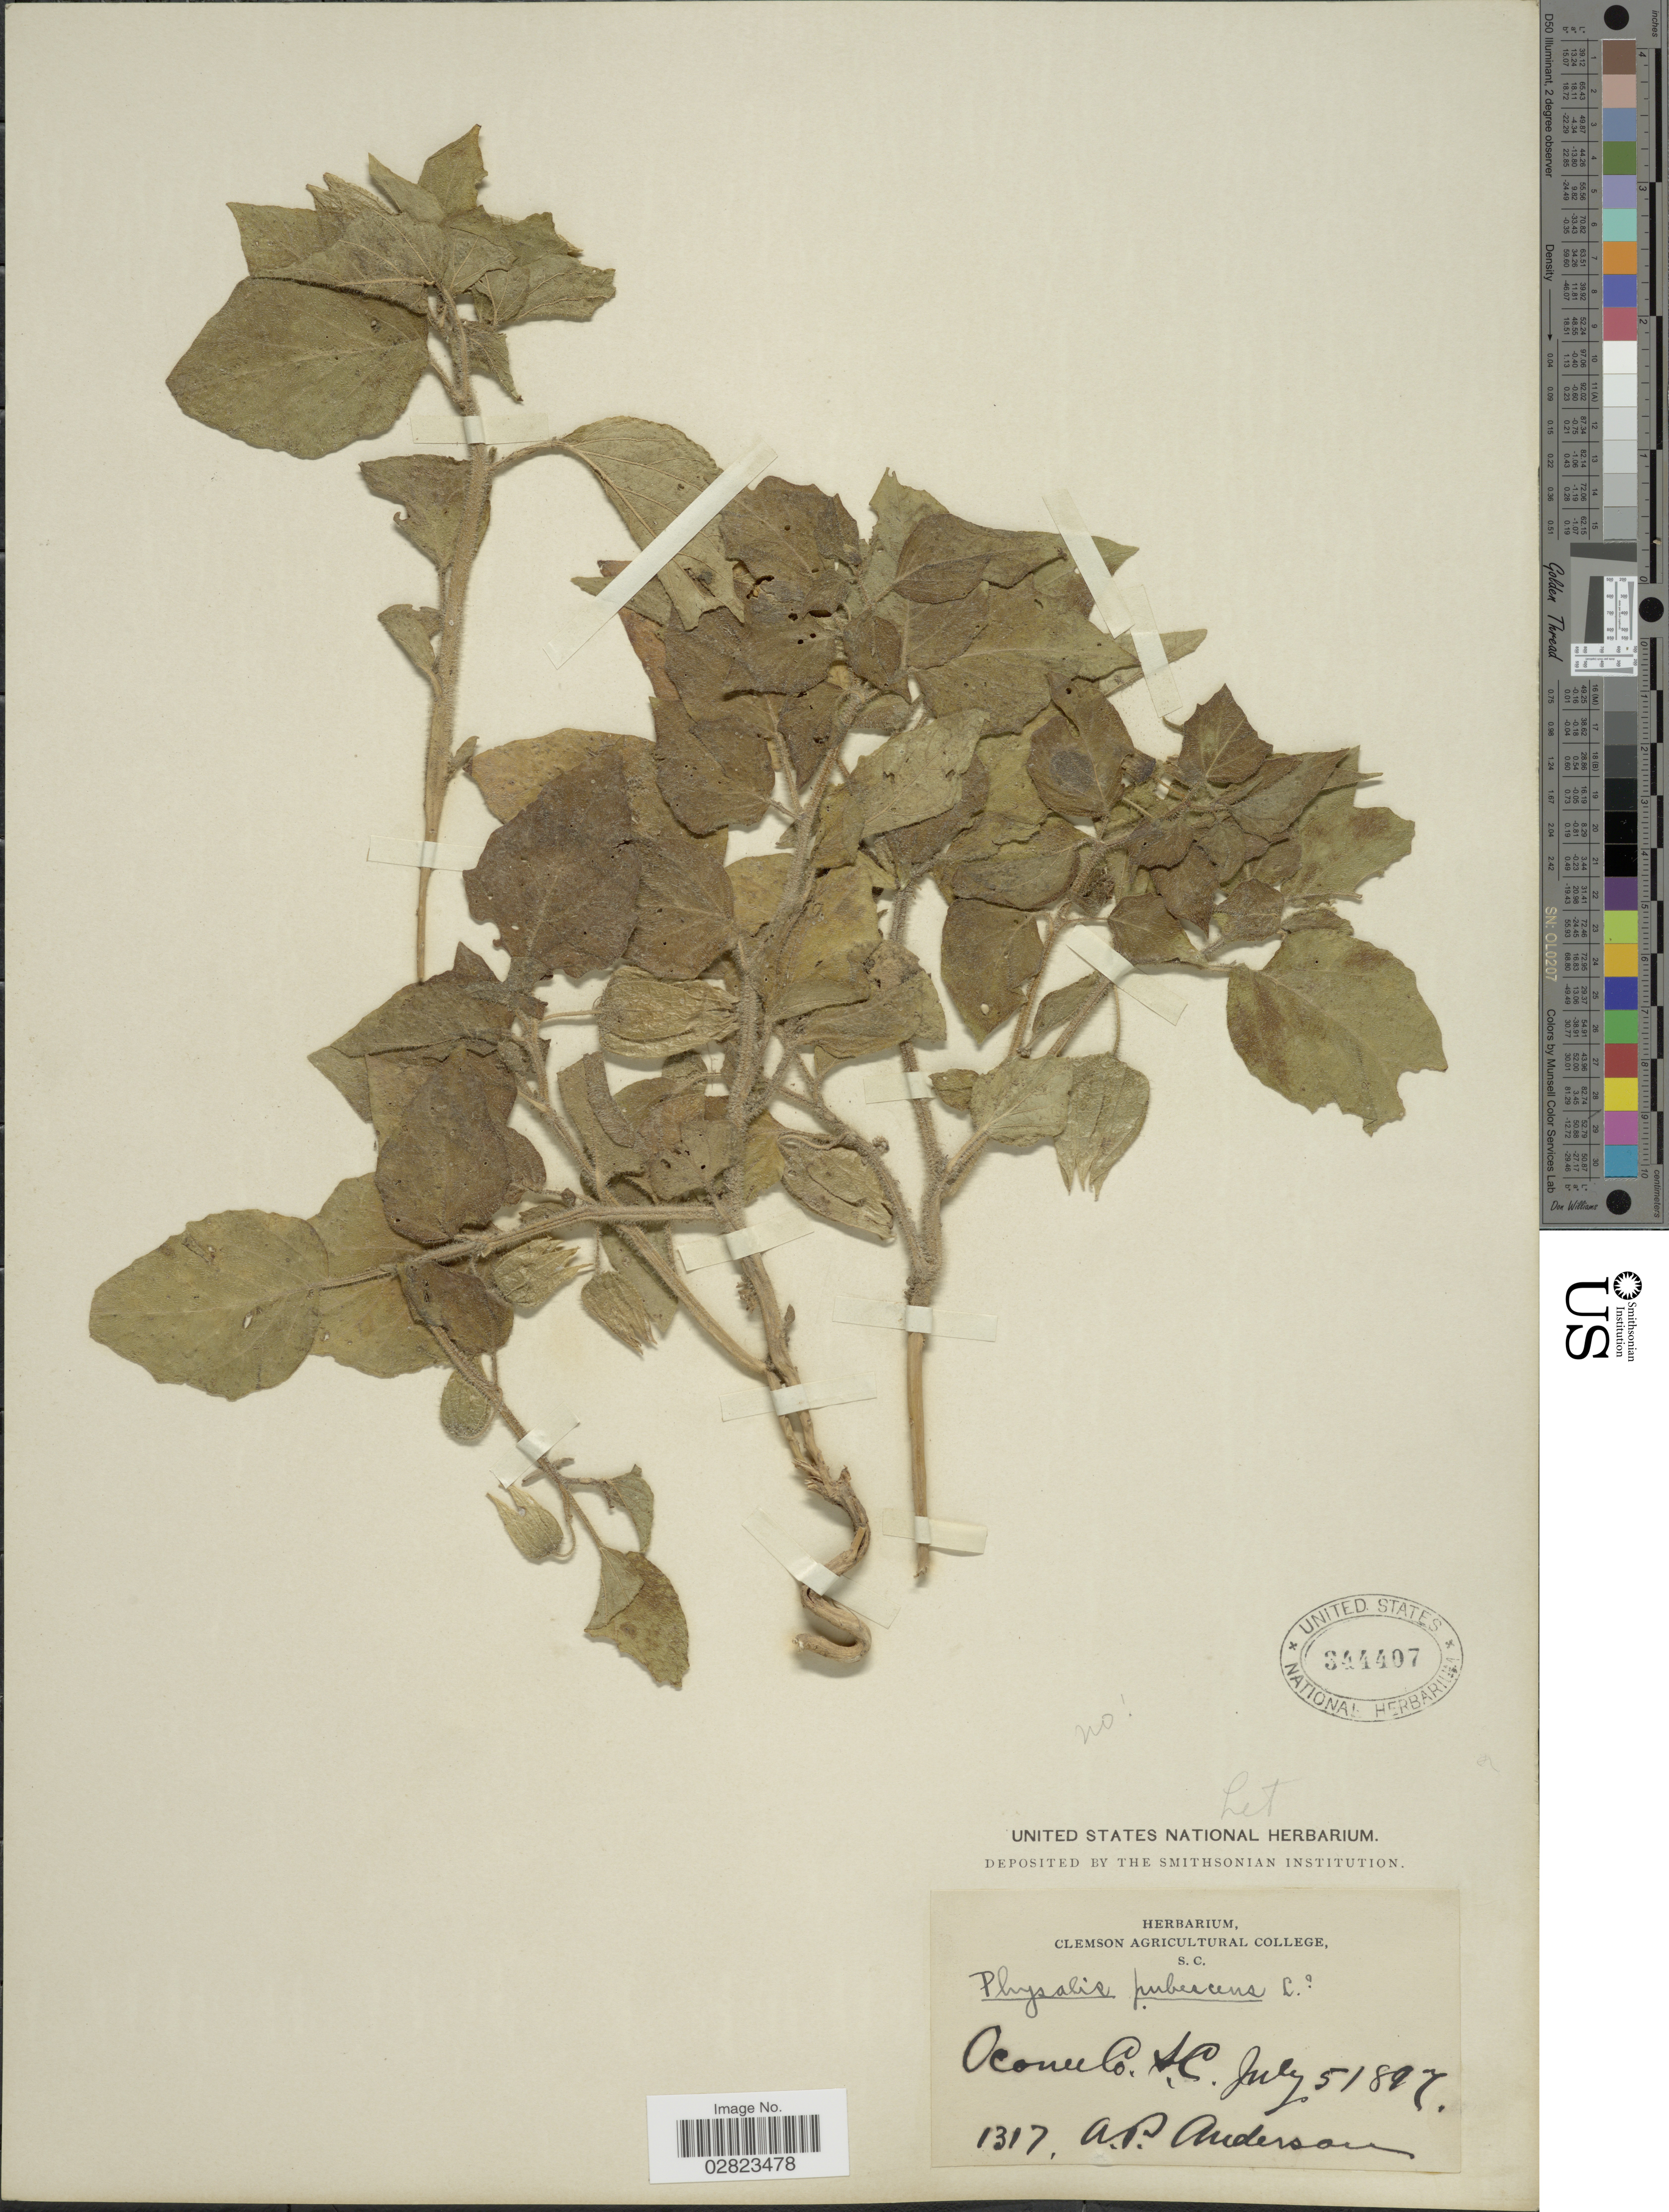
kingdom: Plantae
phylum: Tracheophyta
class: Magnoliopsida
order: Solanales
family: Solanaceae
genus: Physalis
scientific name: Physalis heterophylla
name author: Nees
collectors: A. P. Anderson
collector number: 1317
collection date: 1897-07-05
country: United States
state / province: South Carolina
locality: Oconee Co.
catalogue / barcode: US 344407